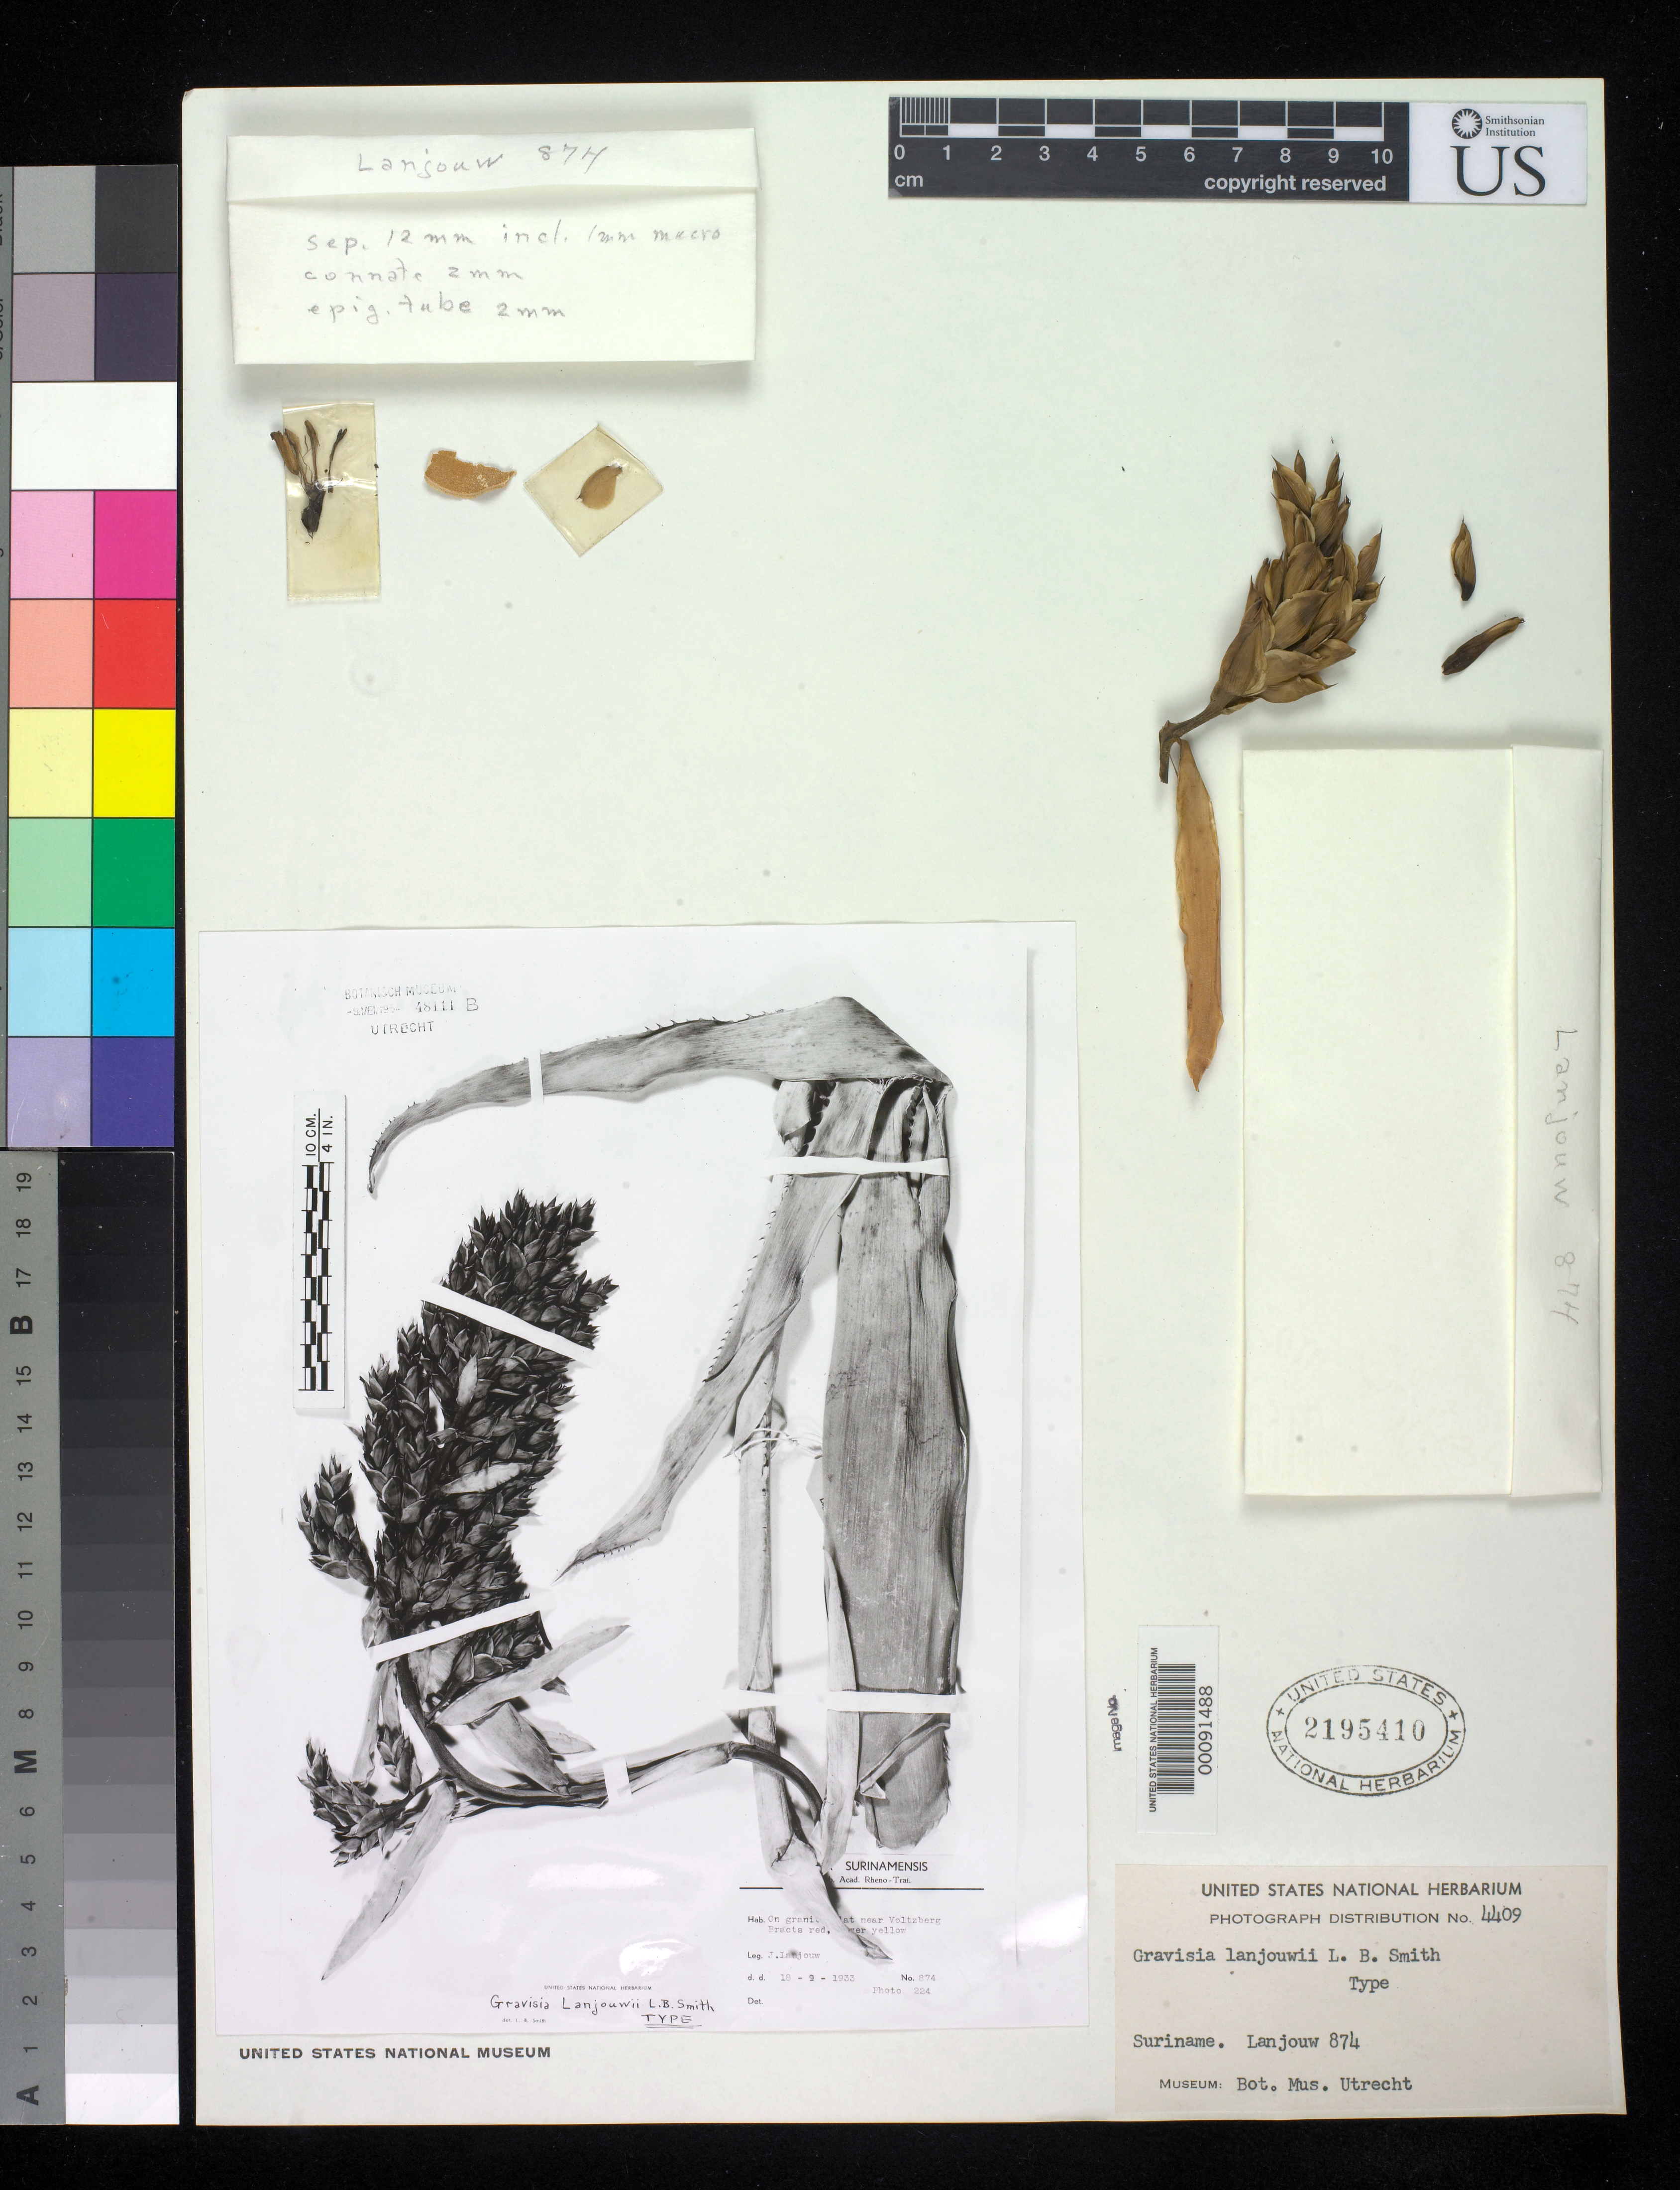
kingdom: Plantae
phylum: Tracheophyta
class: Liliopsida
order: Poales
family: Bromeliaceae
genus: Gravisia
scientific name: Gravisia lanjouwii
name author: L.B. Sm.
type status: Isotype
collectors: J. Lanjouw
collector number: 874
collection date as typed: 18 Sep 1933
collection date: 1933-09-18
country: Suriname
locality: Near Voltzberg.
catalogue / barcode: US 2195410